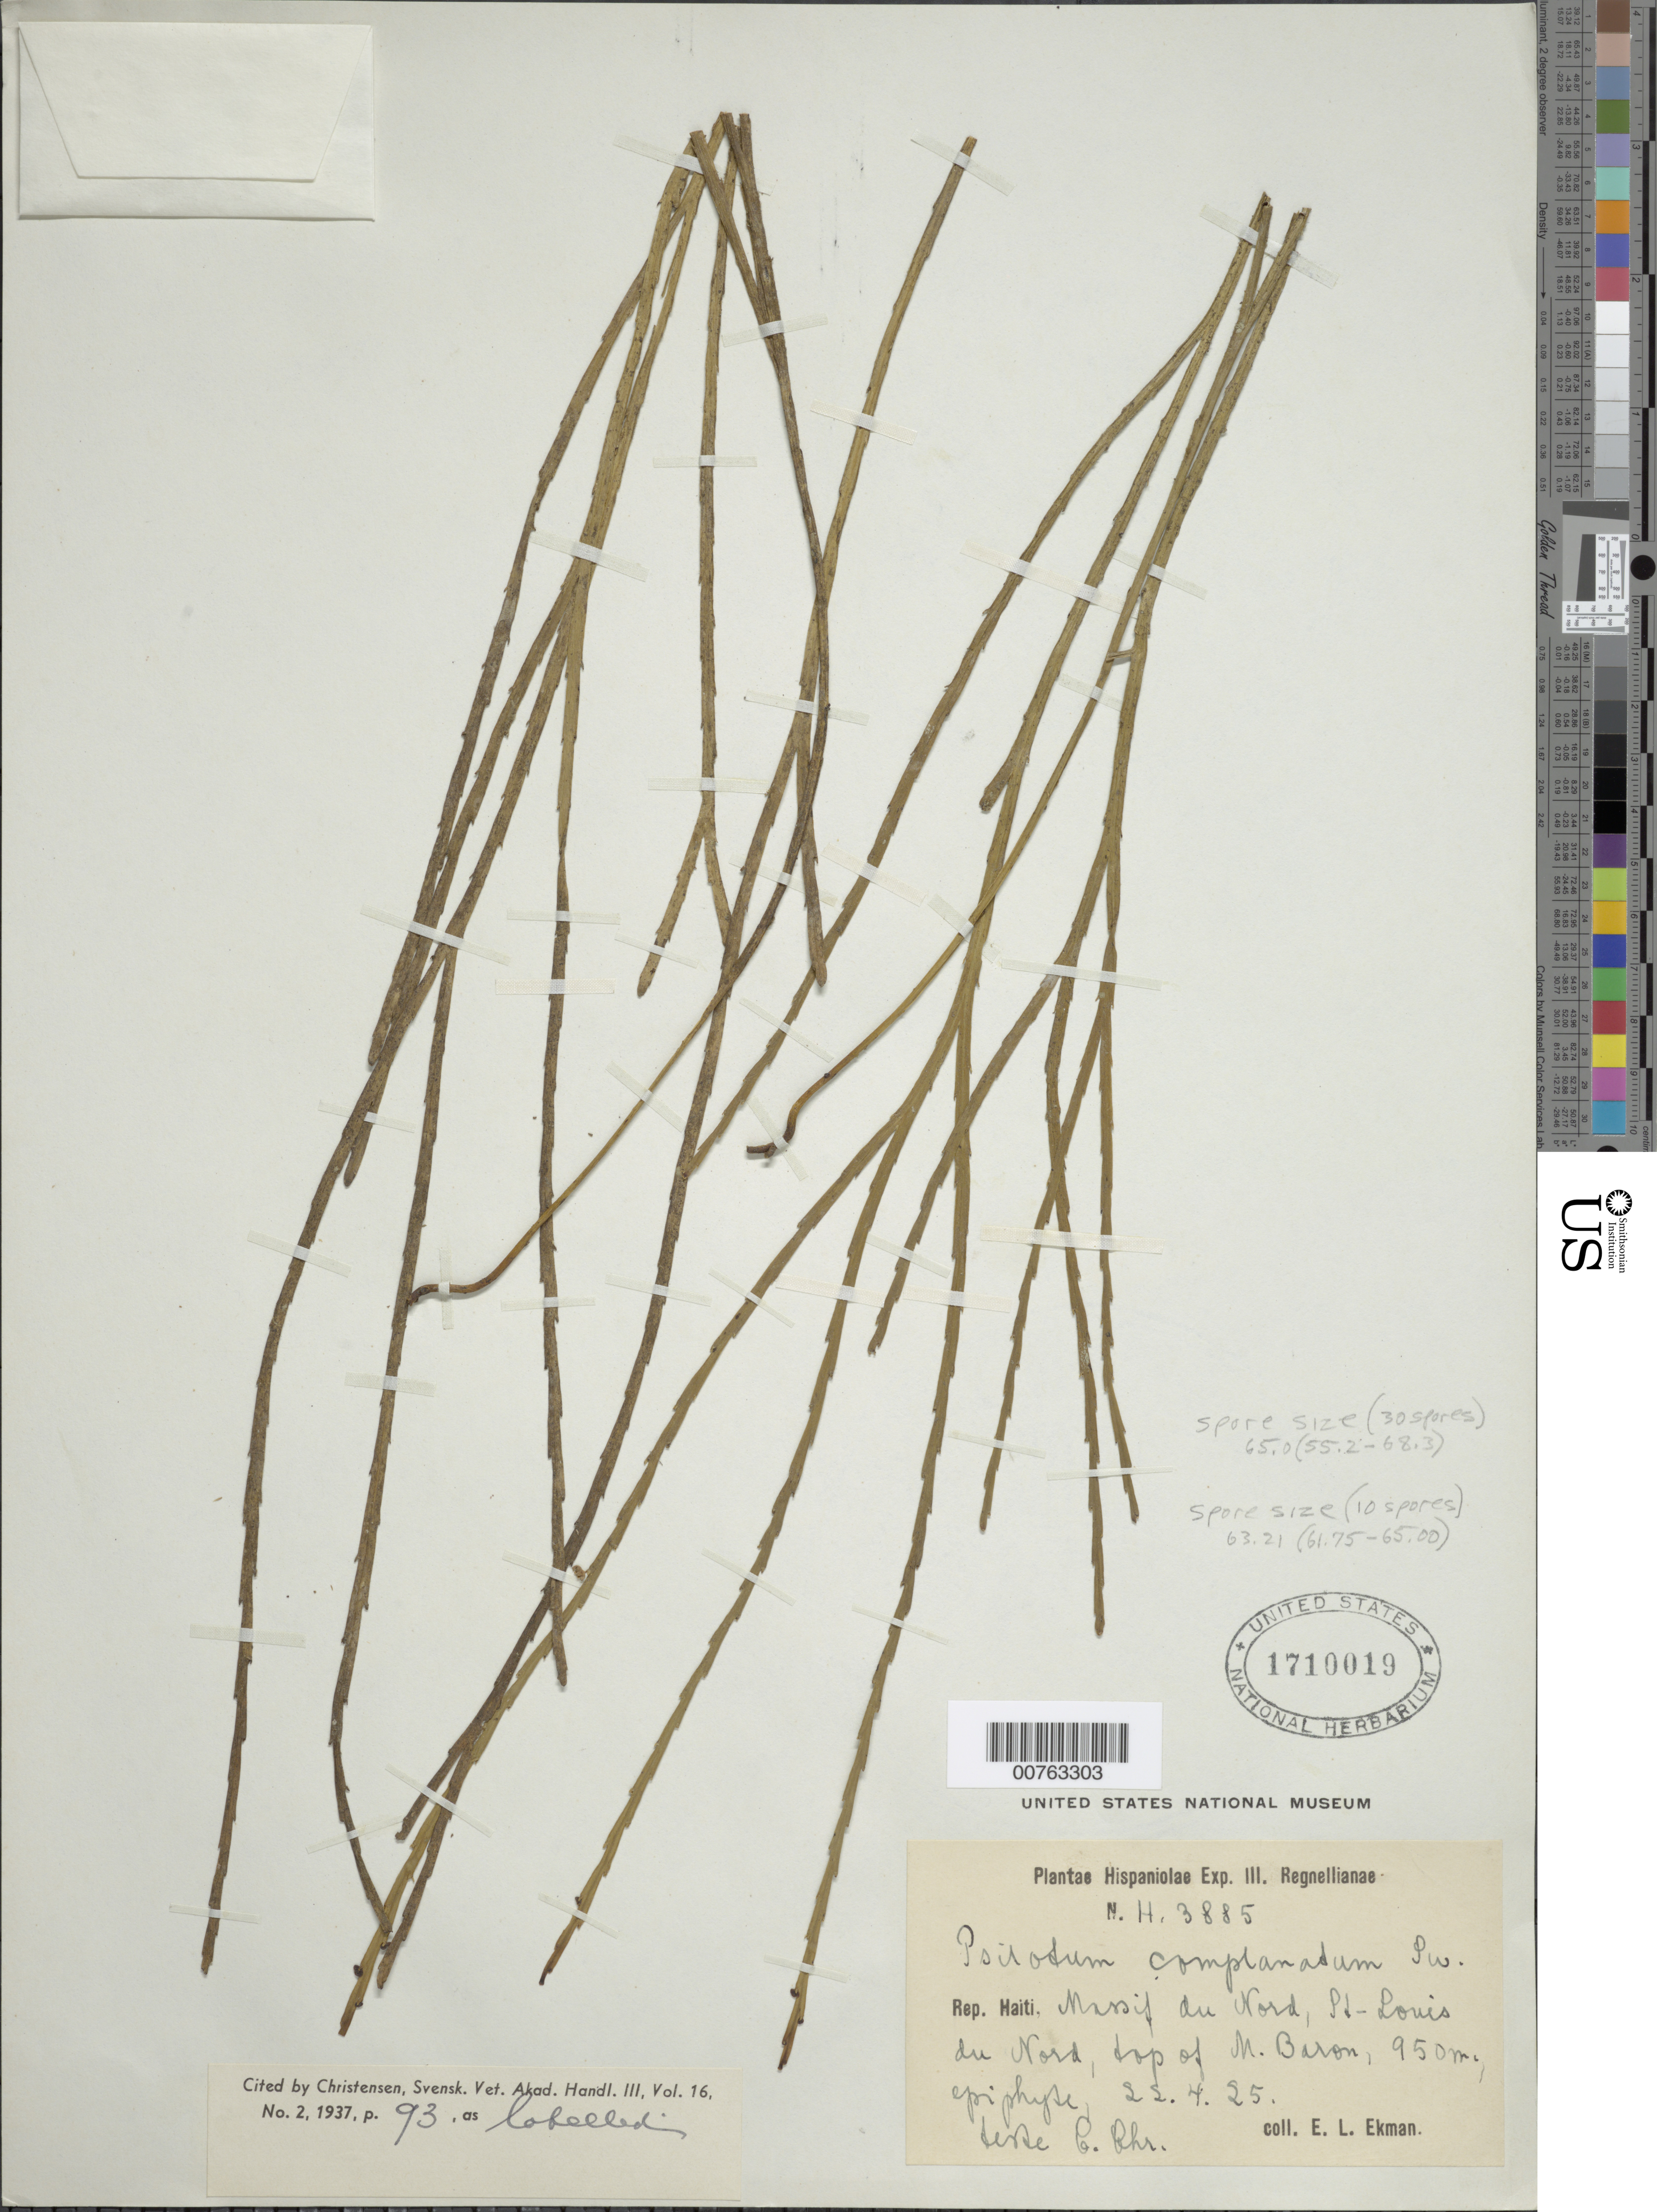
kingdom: Plantae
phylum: Tracheophyta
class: Polypodiopsida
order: Psilotales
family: Psilotaceae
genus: Psilotum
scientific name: Psilotum complanatum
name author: Sw.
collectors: E. L. Ekman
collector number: H 3885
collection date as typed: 22 Apr 1925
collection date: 1925-04-22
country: Haiti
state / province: Nord-Óuest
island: Hispaniola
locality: Massif du Nord, St. Louis du Nord, top of M. Baron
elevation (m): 950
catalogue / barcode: US 1710019